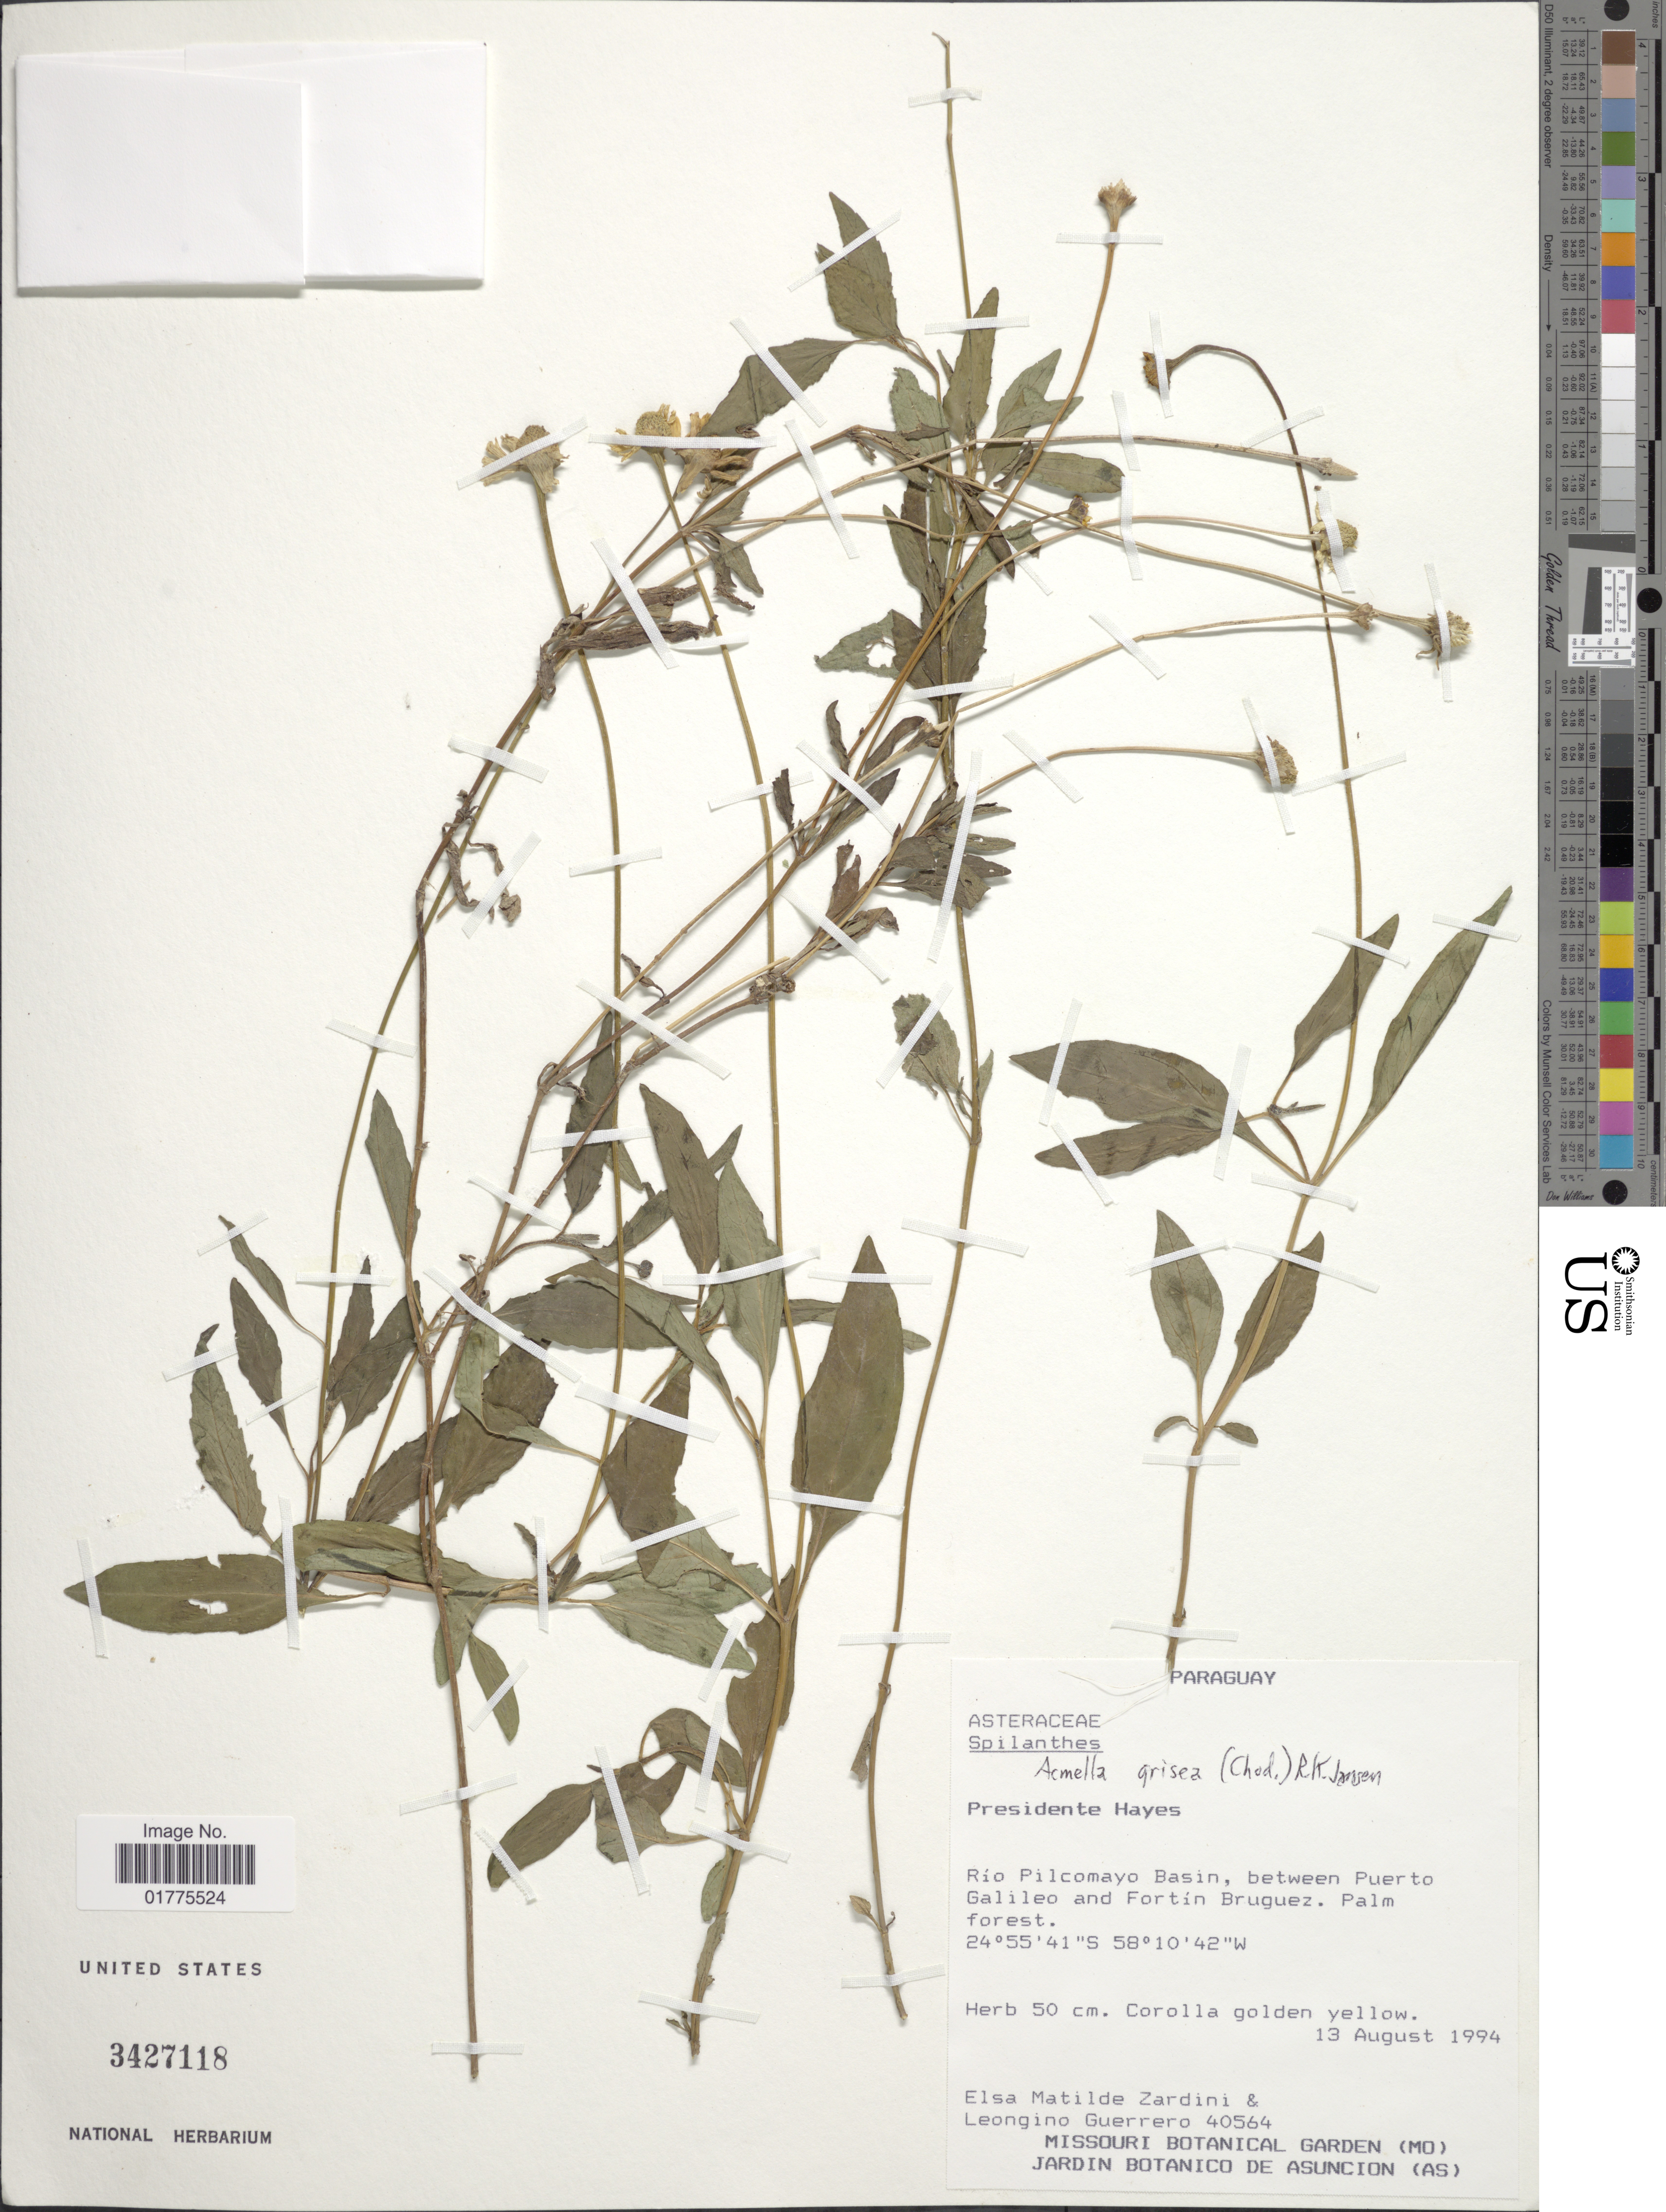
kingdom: Plantae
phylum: Tracheophyta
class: Magnoliopsida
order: Asterales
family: Asteraceae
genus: Acmella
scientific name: Acmella grisea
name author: (Chodat) R.K. Jansen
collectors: E. M. Zardini & L. Guerrero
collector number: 40564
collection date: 1994-08-13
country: Paraguay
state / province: Presidente Hayes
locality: Rio Pilcomayo Basin, between Puerto Galileo and Fortin Bruguez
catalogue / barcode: US 3427118